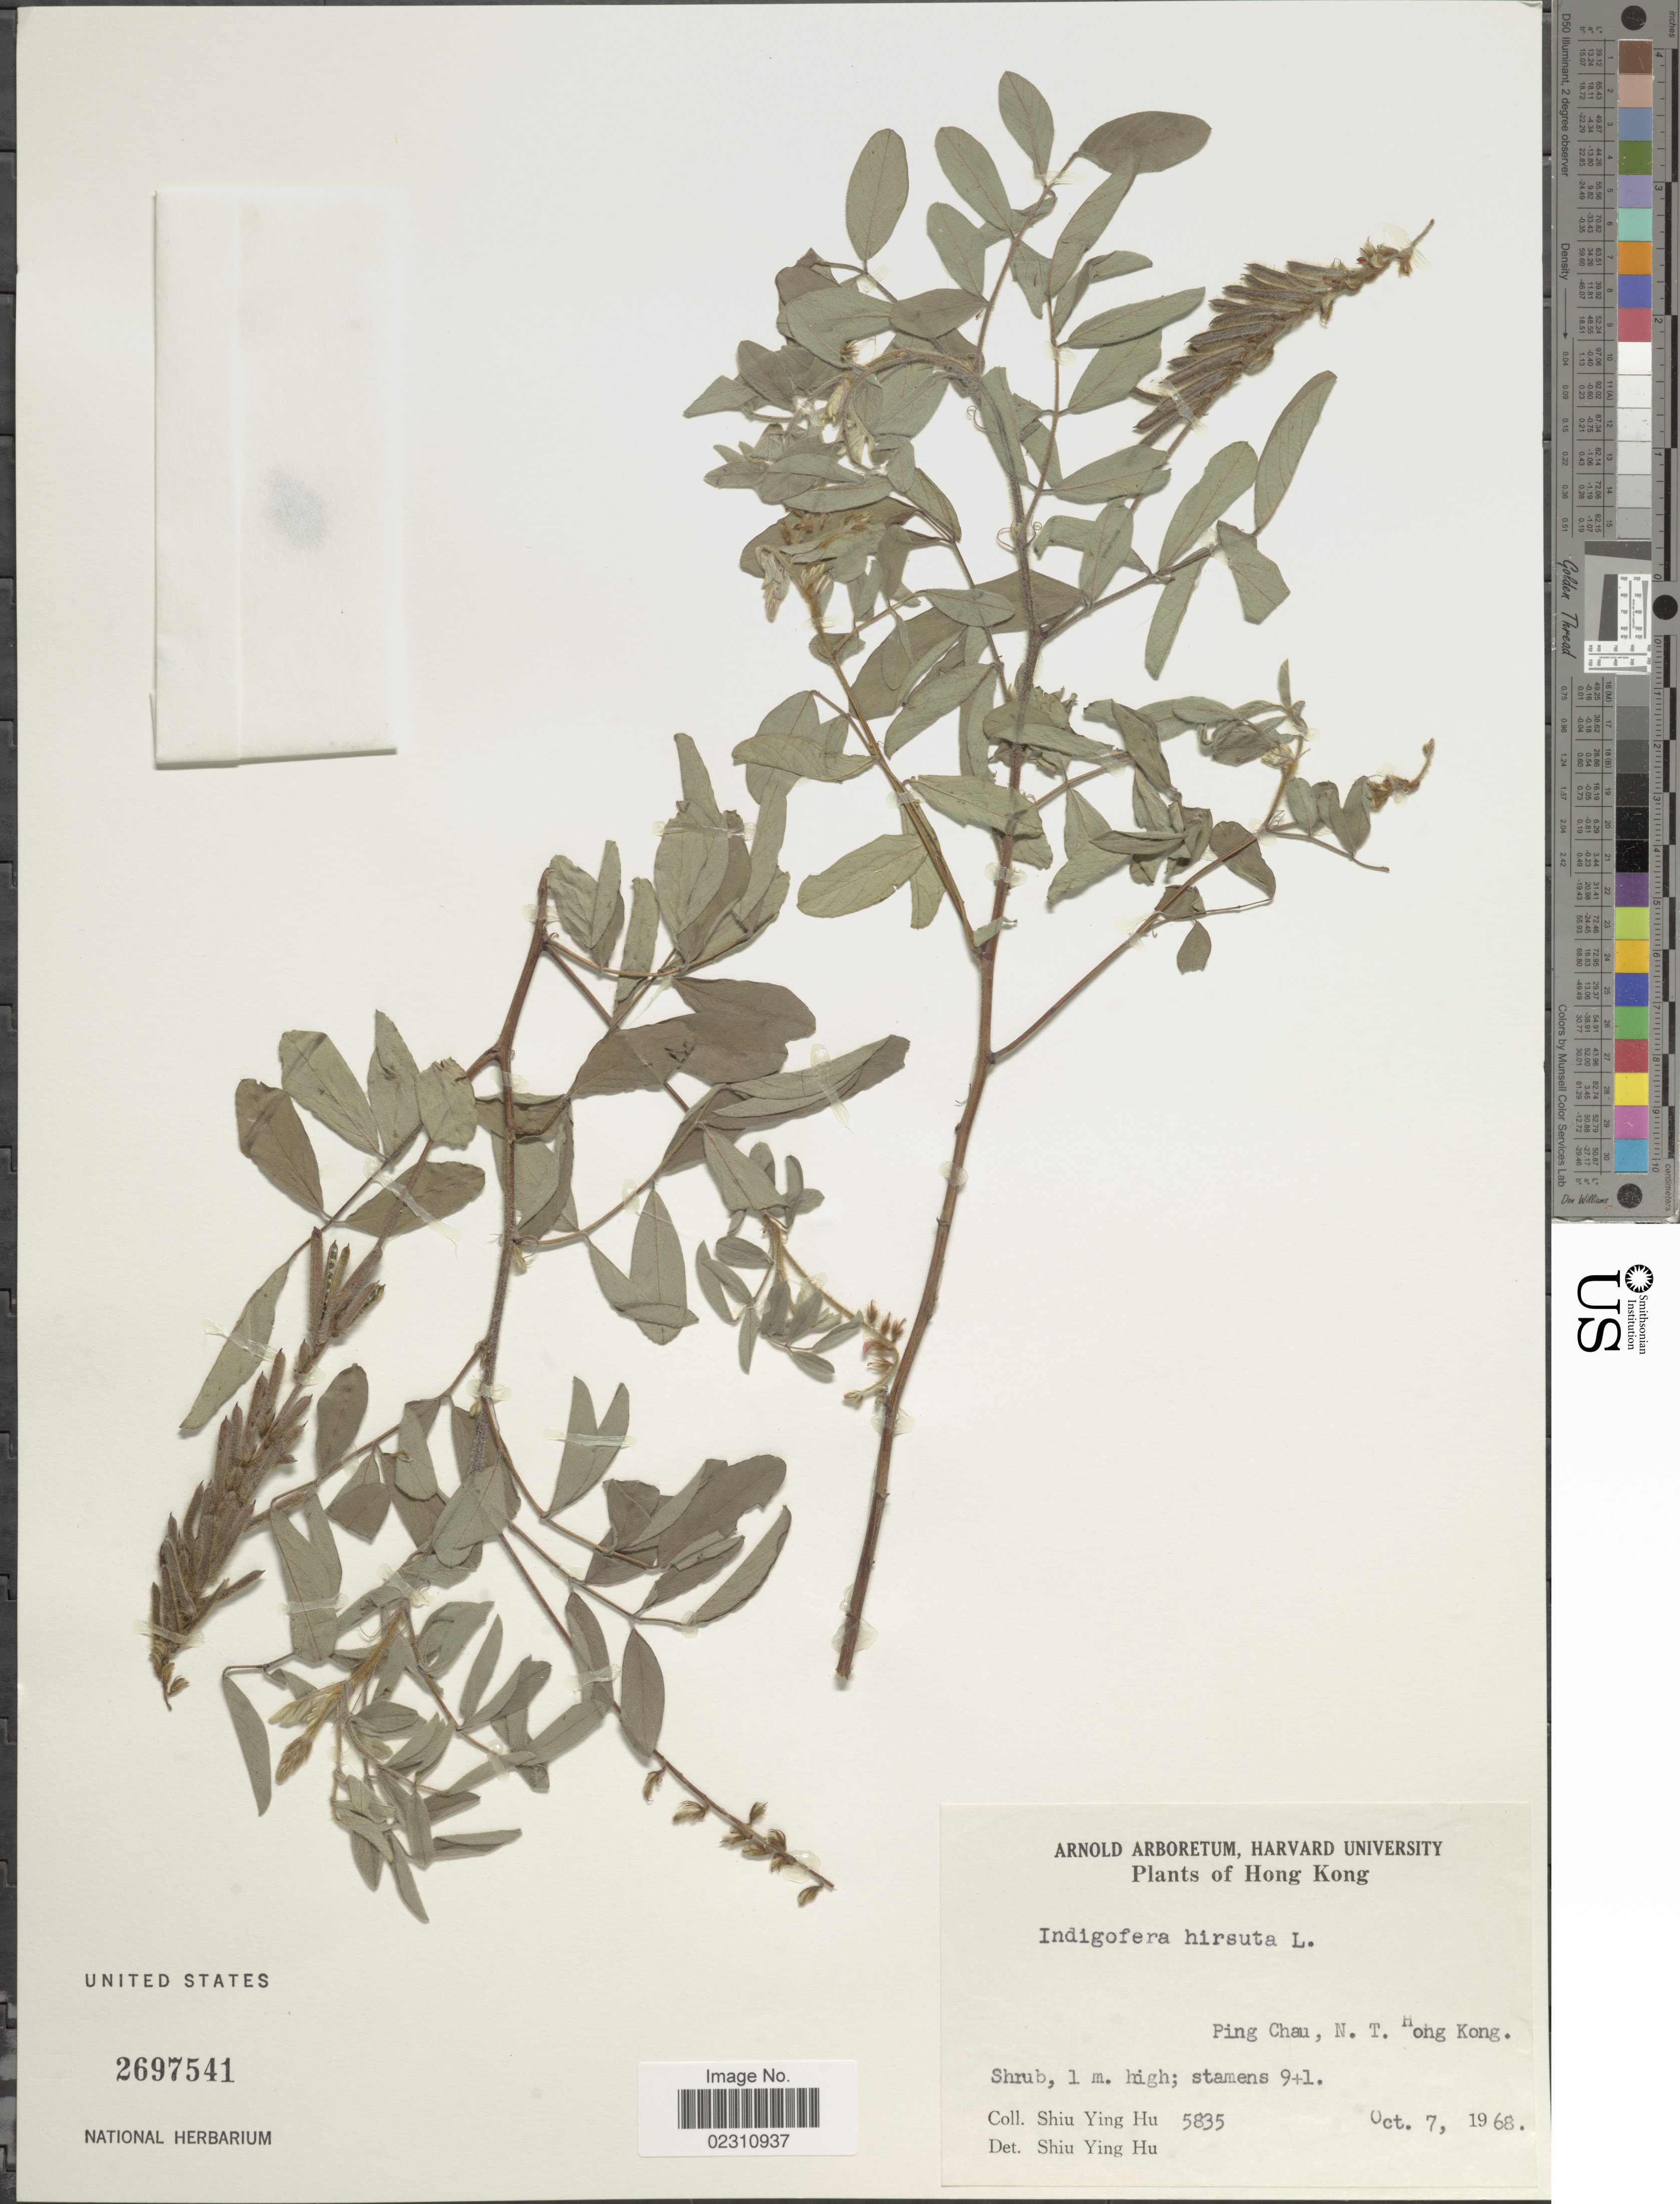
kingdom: Plantae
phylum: Tracheophyta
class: Magnoliopsida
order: Fabales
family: Fabaceae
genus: Indigofera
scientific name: Indigofera hirsuta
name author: L.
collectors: S. Y. Hu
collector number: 5835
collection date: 1968-10-07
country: China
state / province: Hong Kong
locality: Hong Kong, Ping Chau, N.T. Hong Kong.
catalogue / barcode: US 2697541